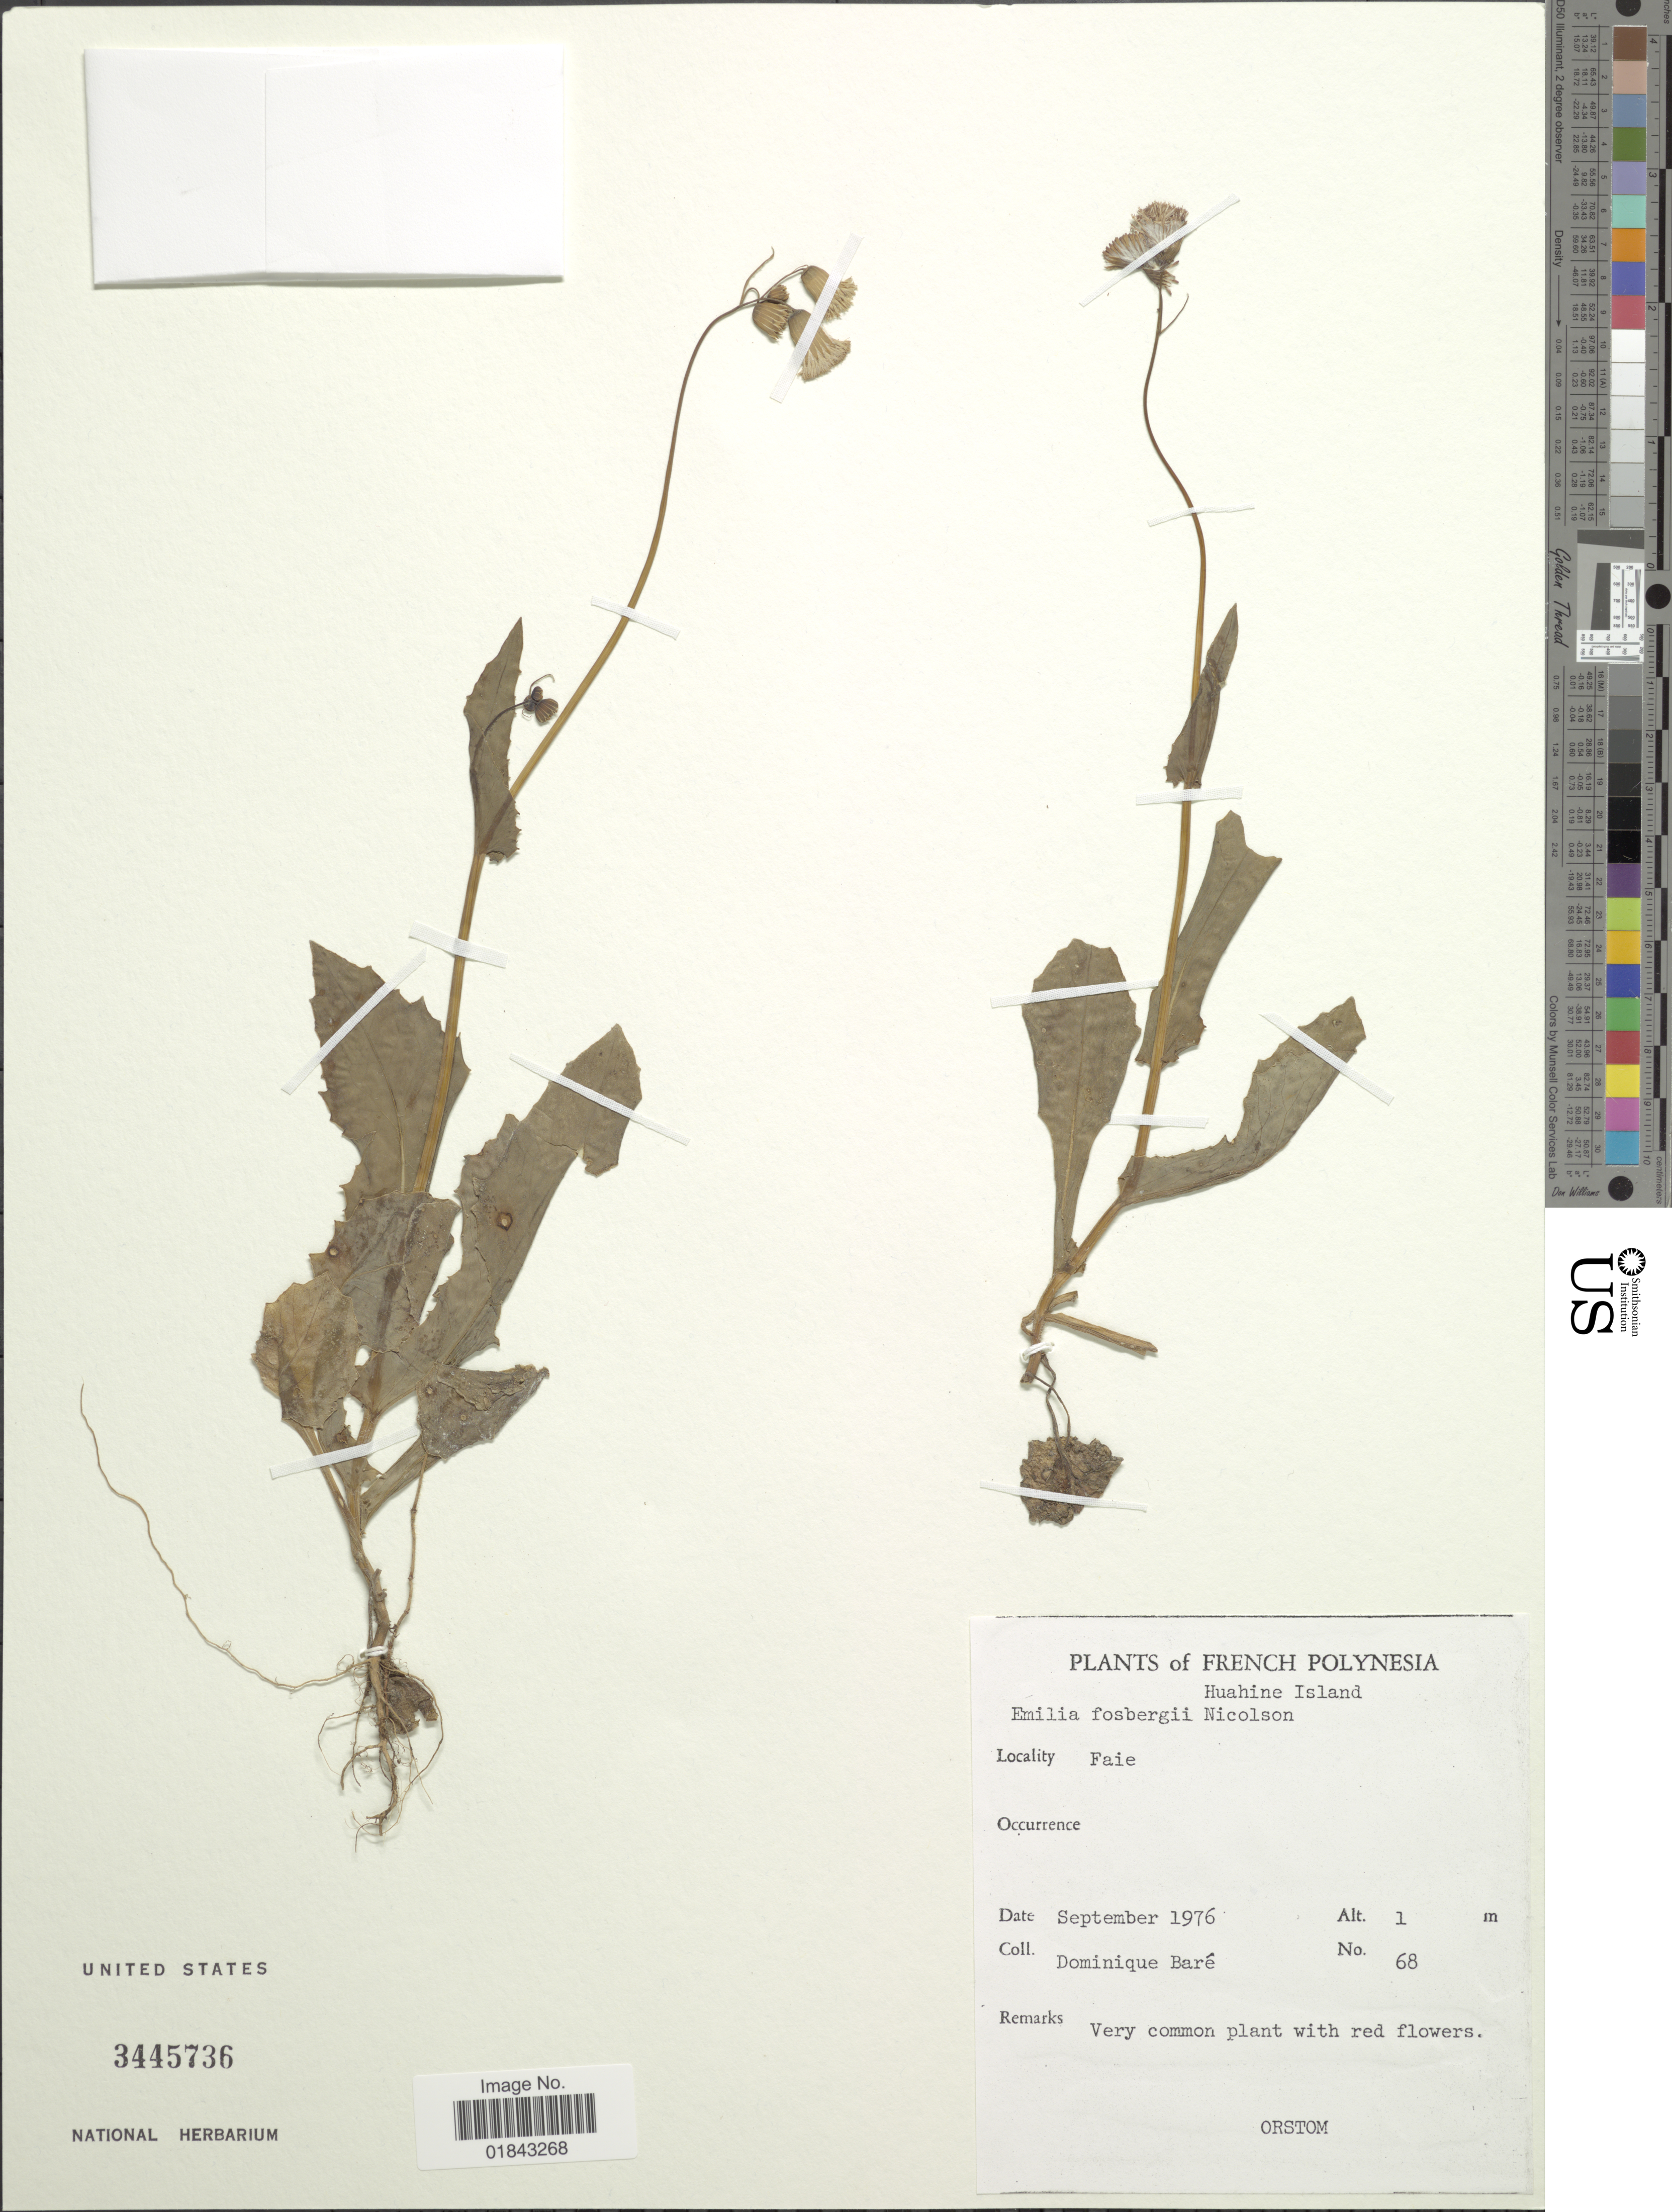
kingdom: Plantae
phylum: Tracheophyta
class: Magnoliopsida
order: Asterales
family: Asteraceae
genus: Emilia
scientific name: Emilia fosbergii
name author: Nicolson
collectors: D. Baré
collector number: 68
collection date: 1976-09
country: French Polynesia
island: Huahine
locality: Huahine Island, Faie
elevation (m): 1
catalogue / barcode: US 3445736